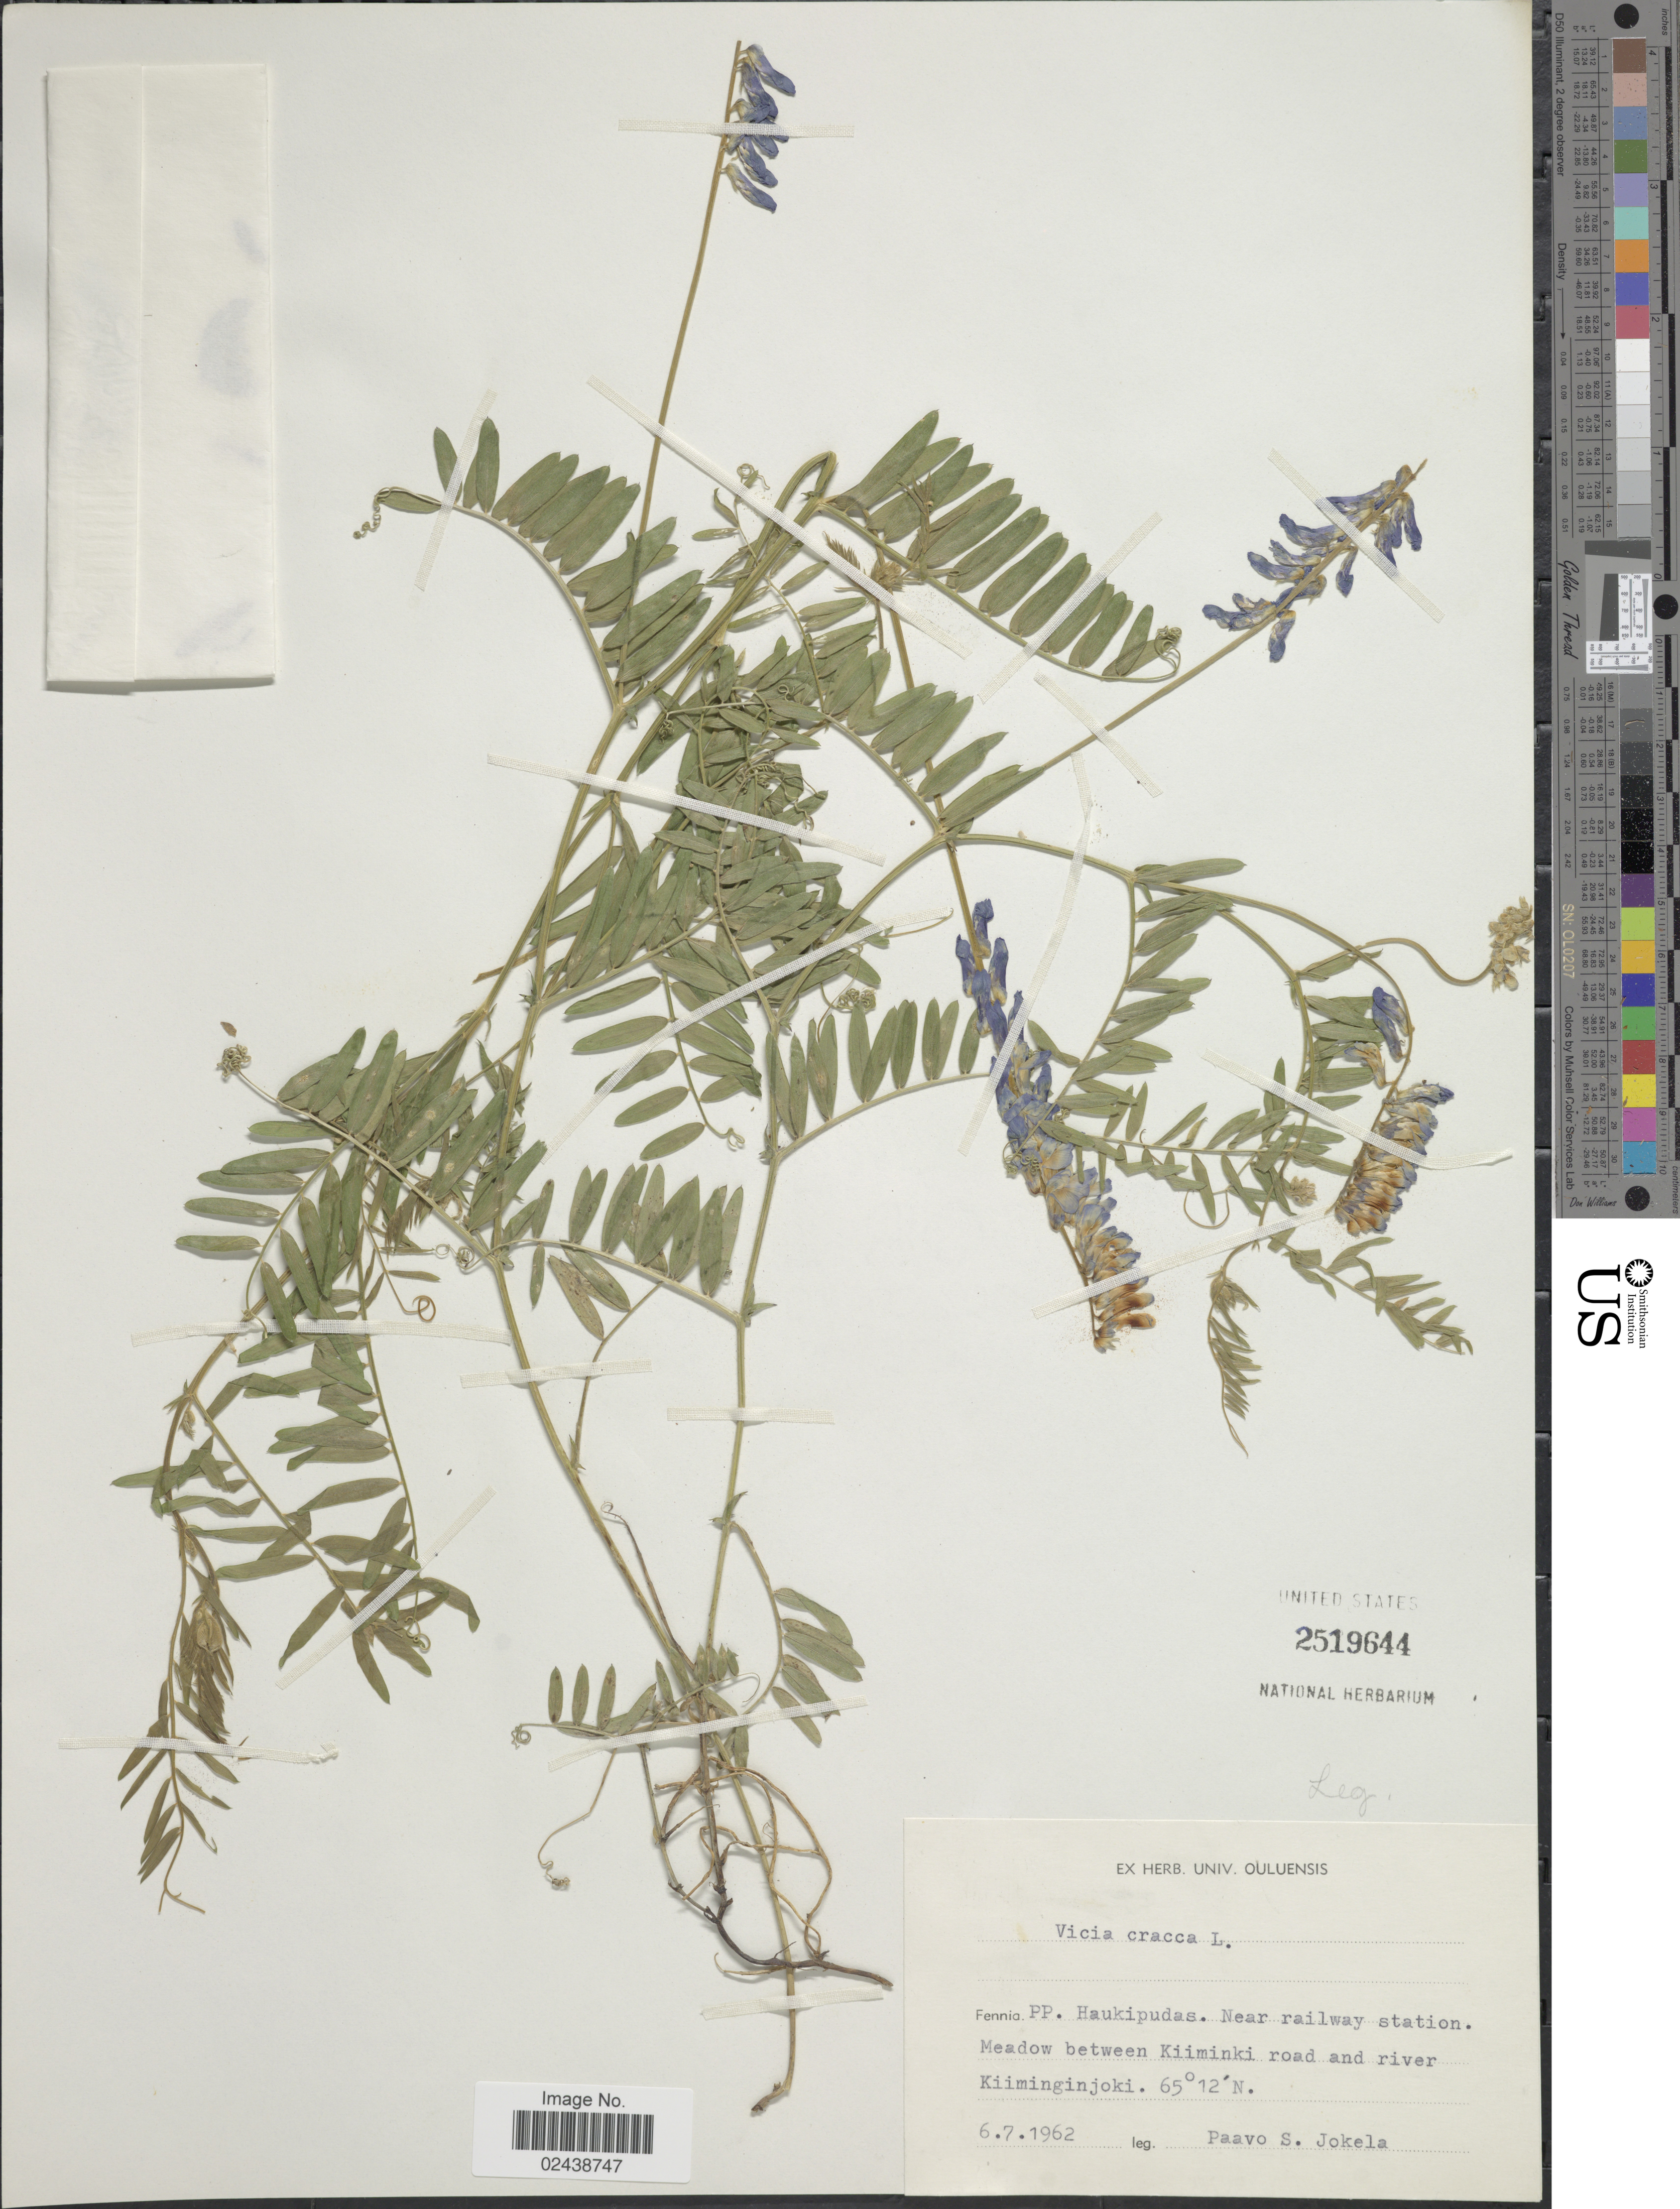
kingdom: Plantae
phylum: Tracheophyta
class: Magnoliopsida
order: Fabales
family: Fabaceae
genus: Vicia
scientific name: Vicia alpestris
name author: Steven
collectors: P. Jokela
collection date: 1962-07-06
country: Finland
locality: PP. Haukipudas. Near railway station. Meadow between Kiiminki road and river Kiiminginjoki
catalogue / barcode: US 2519644